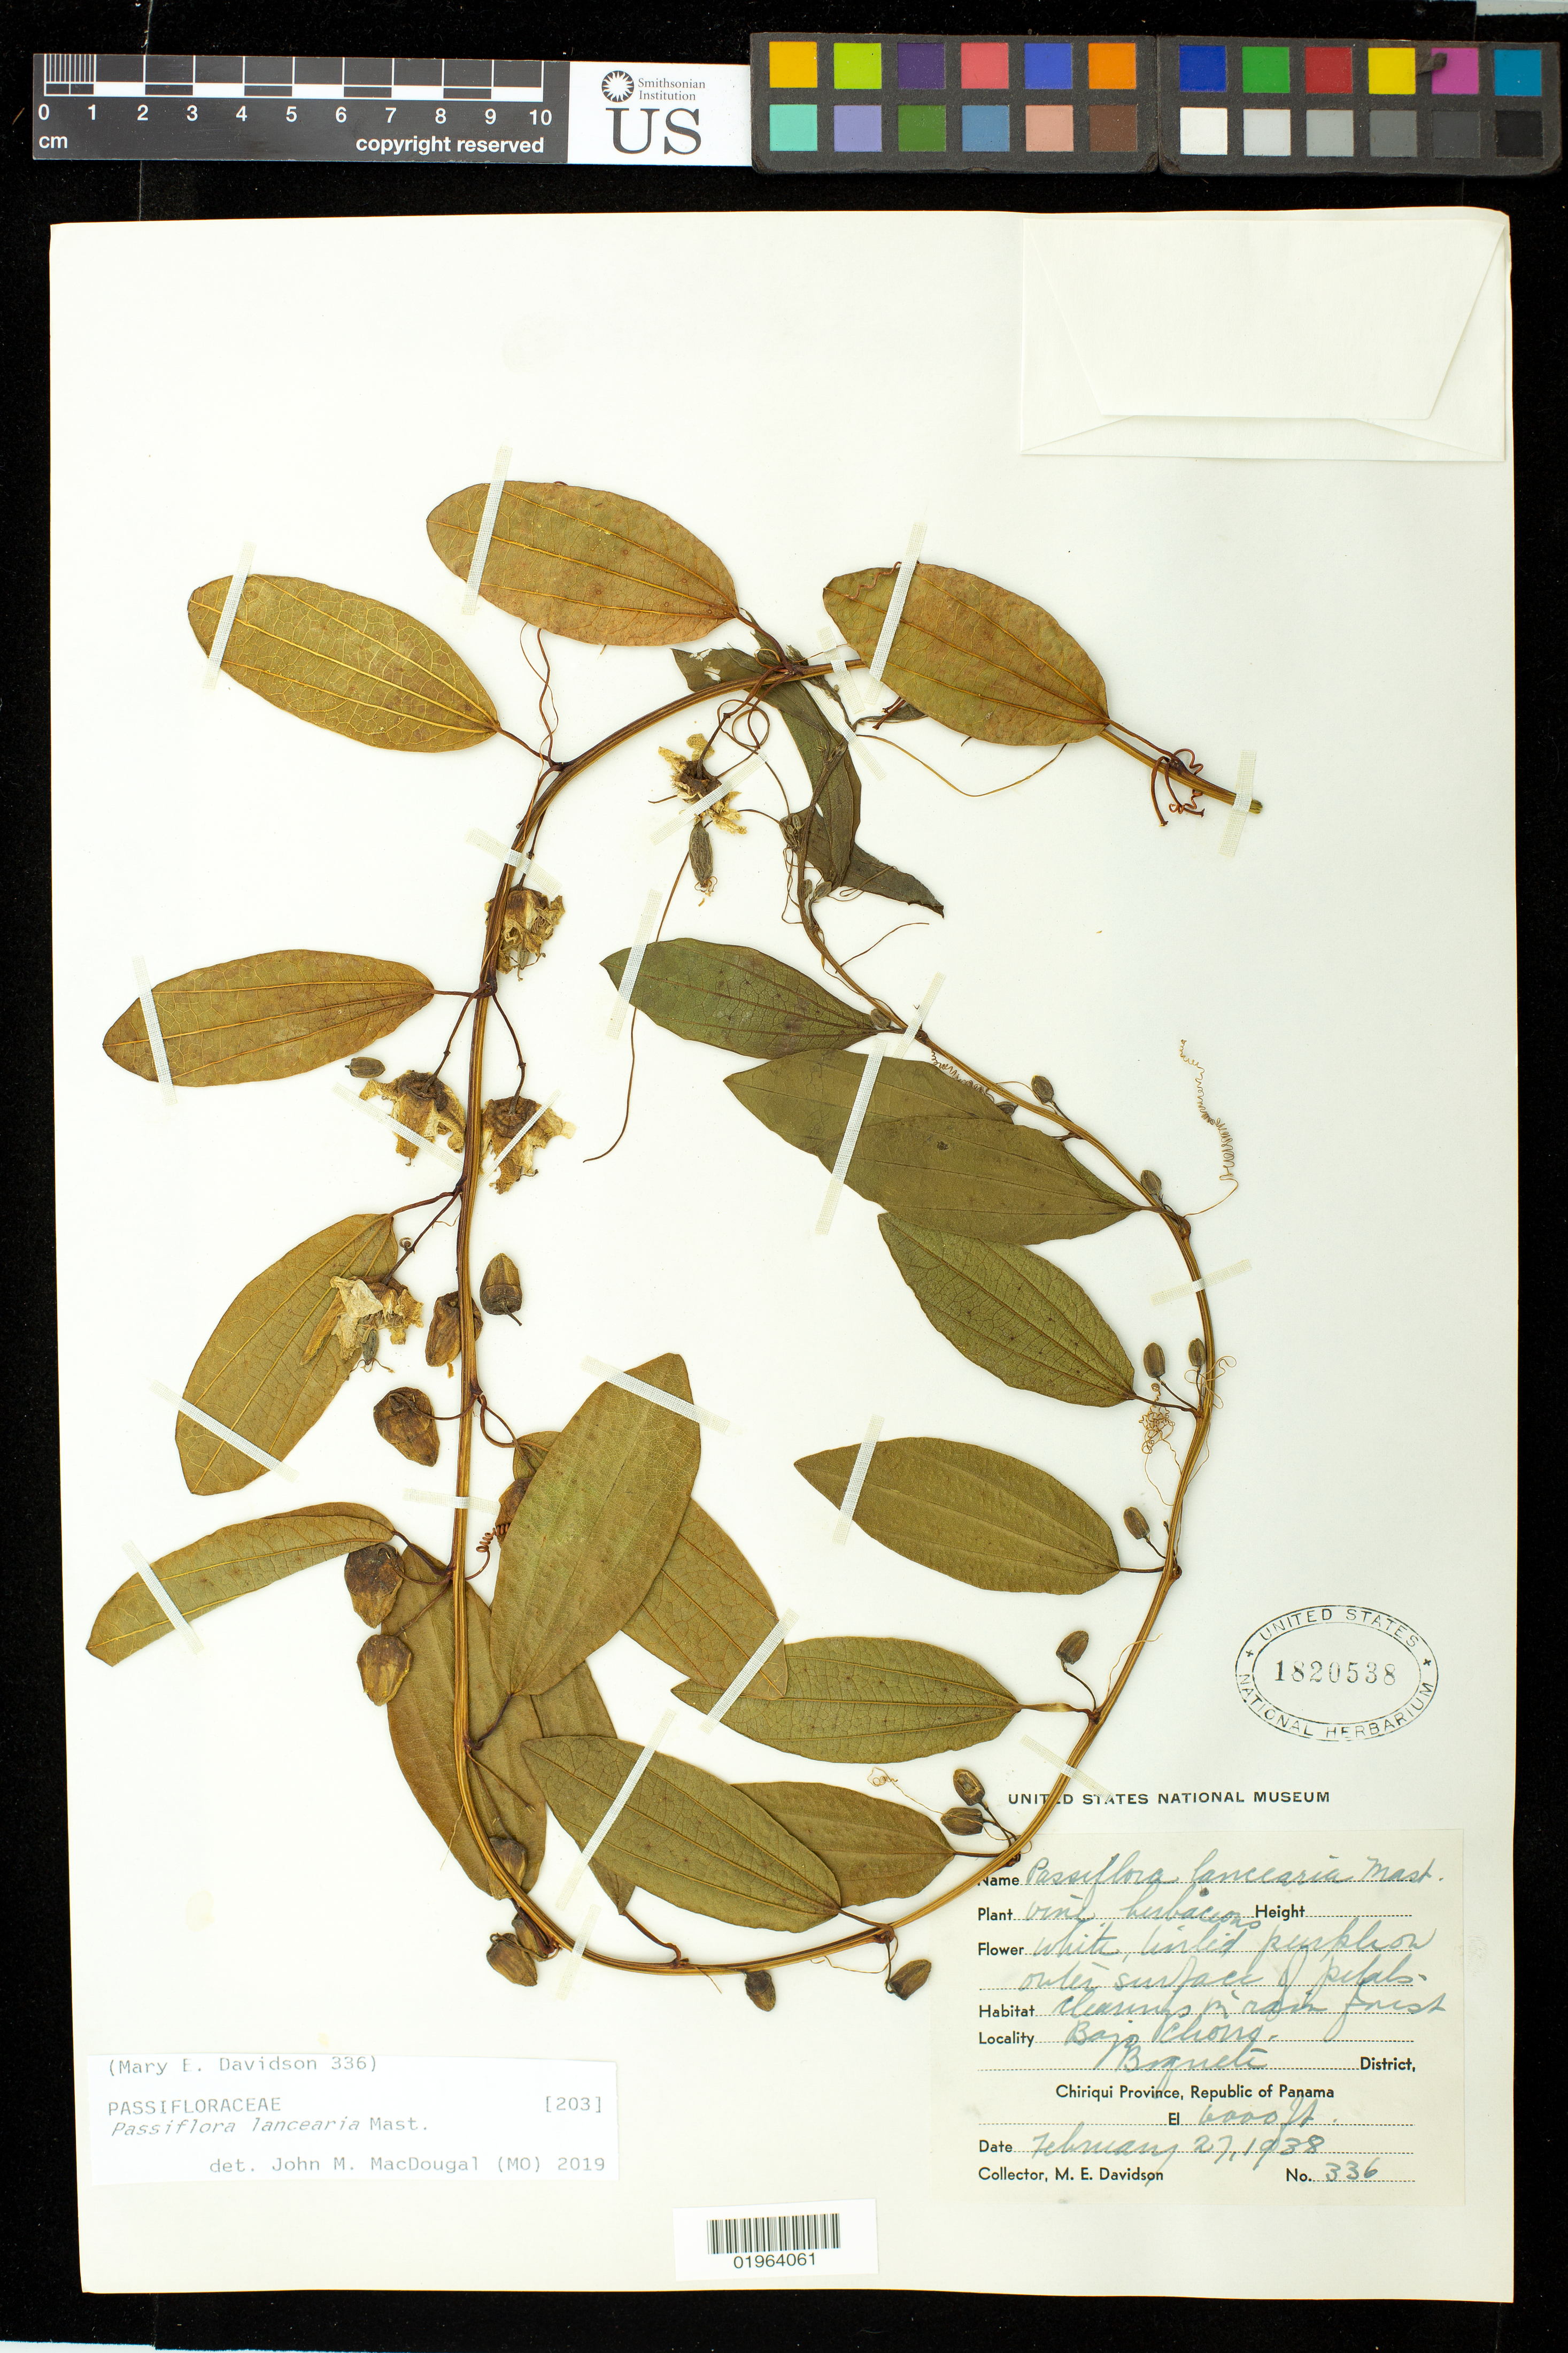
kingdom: Plantae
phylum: Tracheophyta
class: Magnoliopsida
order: Malpighiales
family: Passifloraceae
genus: Passiflora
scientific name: Passiflora lancearia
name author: Mast.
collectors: M. E. Davidson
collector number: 336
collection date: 1938-02-27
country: Panama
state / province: Chiriqui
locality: Bajo Chorro. Boquete District.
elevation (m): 1829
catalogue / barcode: US 1820538